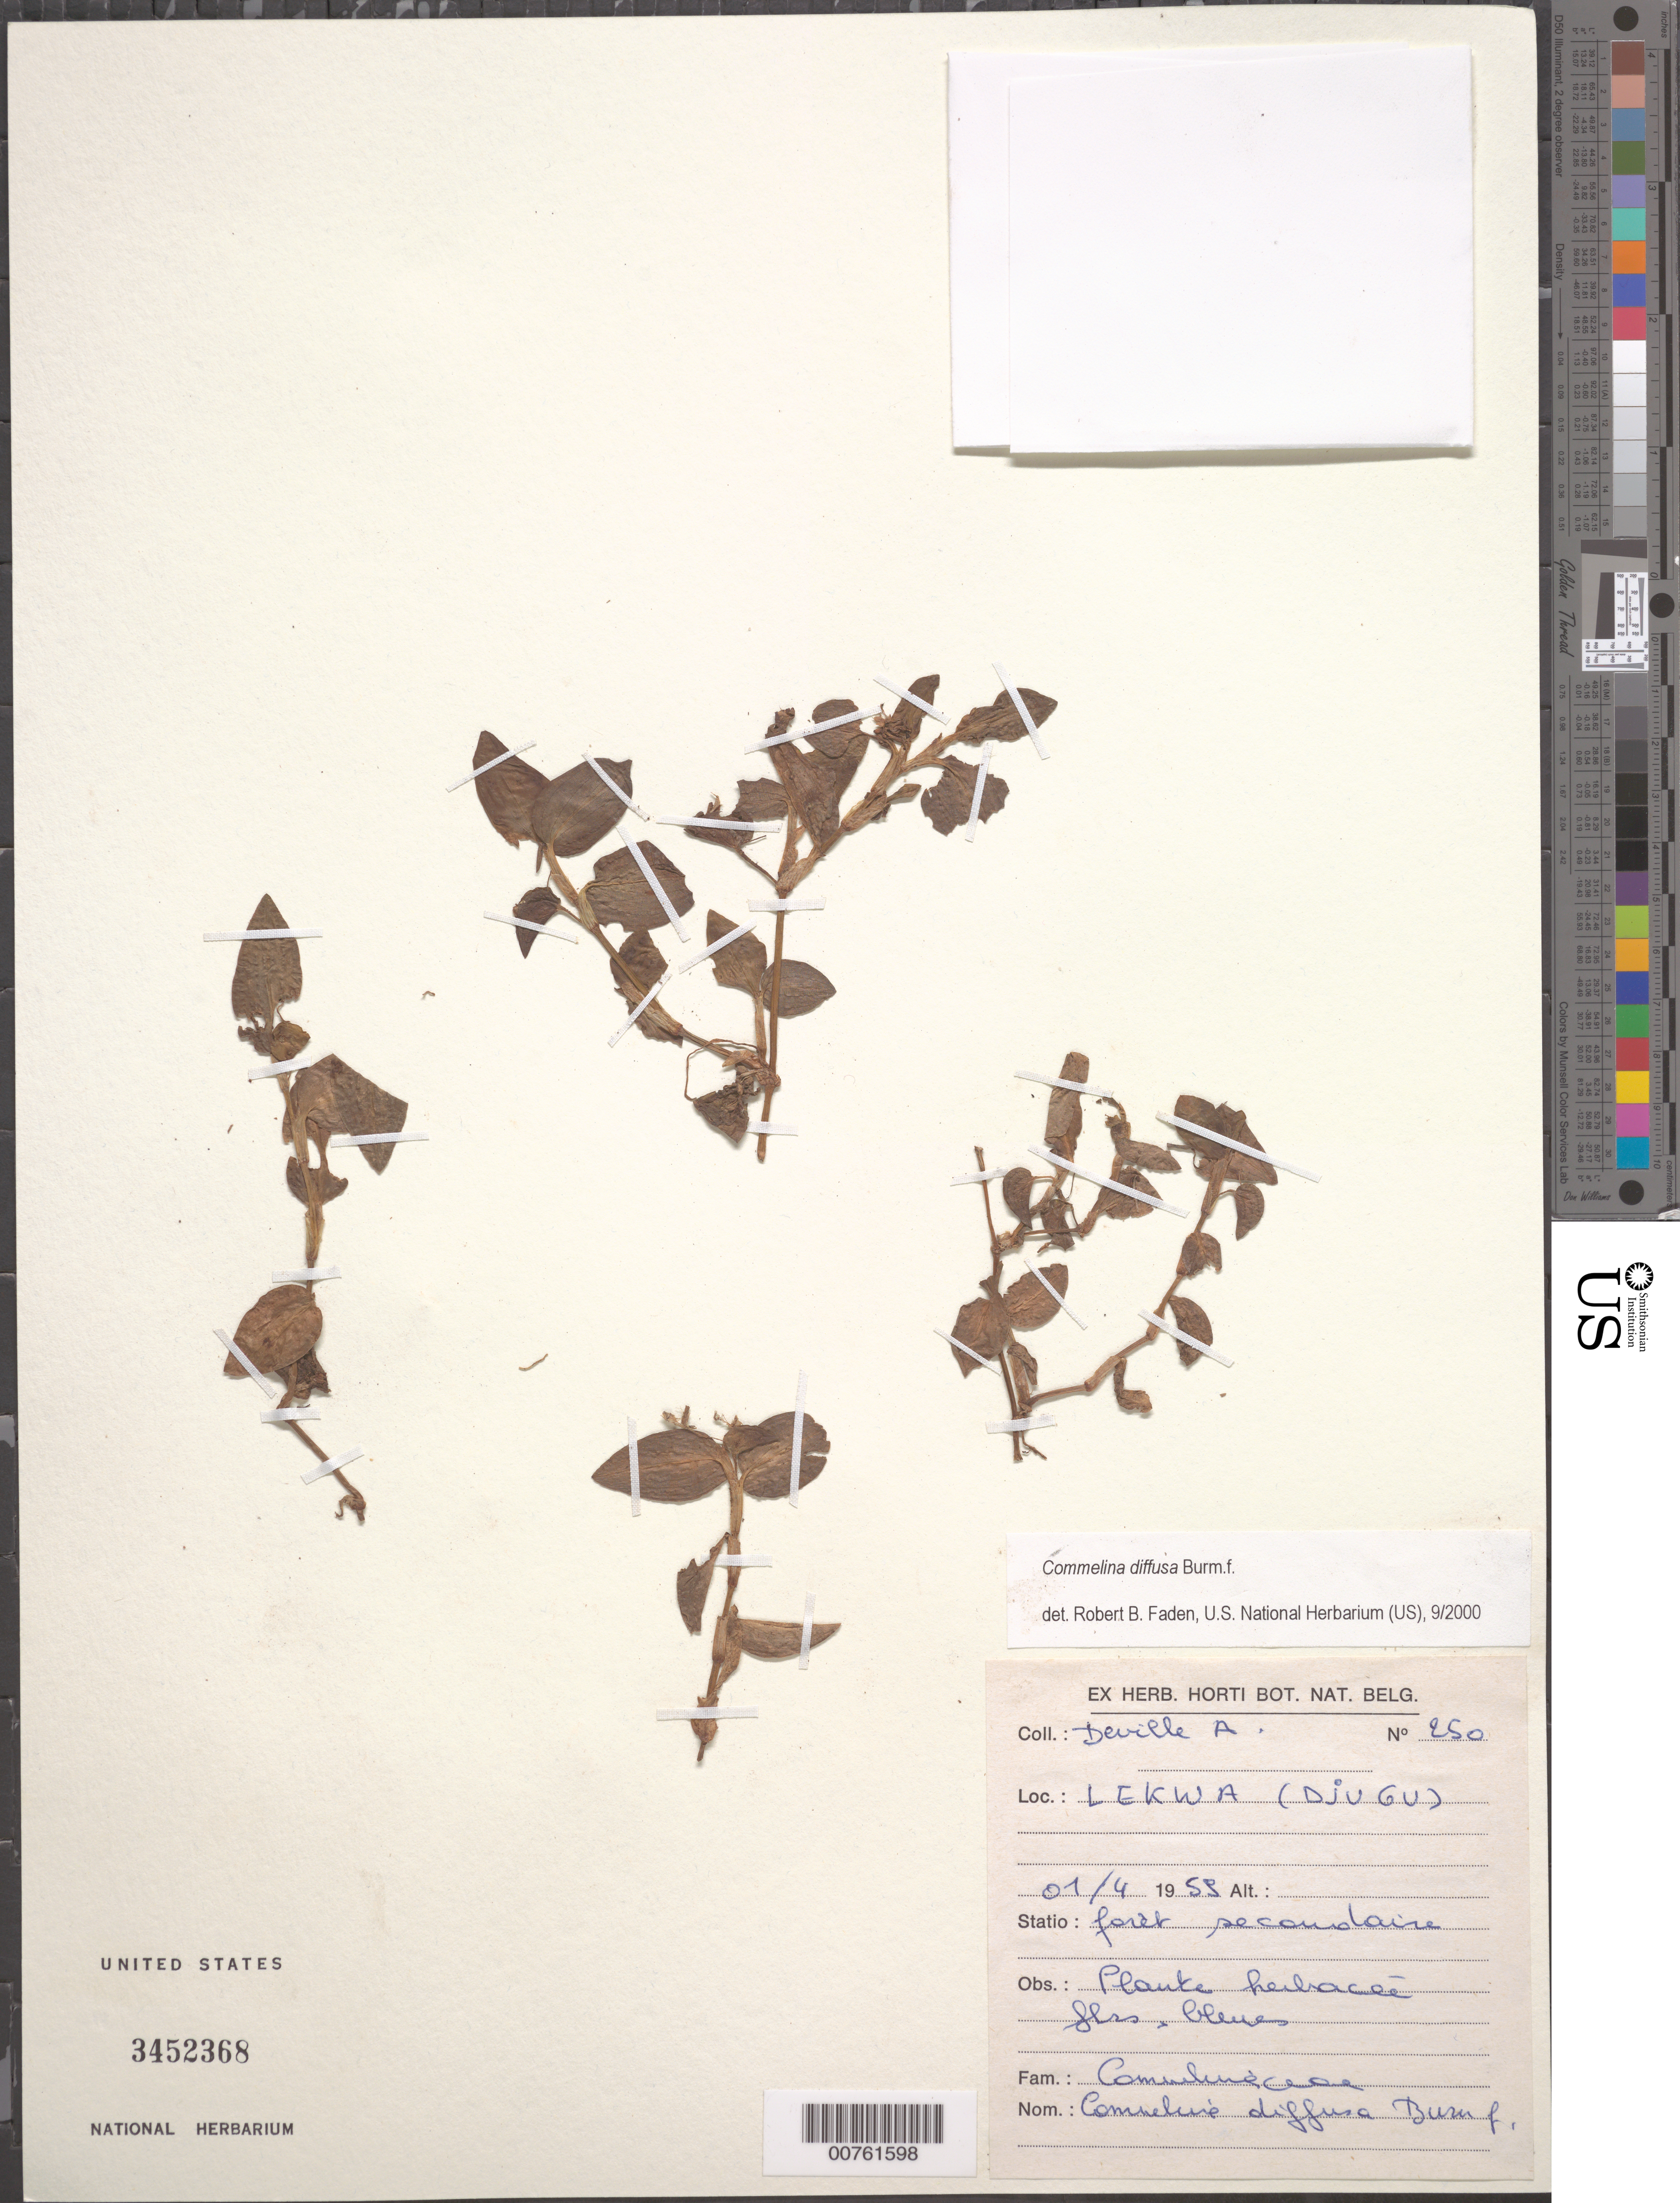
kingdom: Plantae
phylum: Tracheophyta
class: Liliopsida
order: Commelinales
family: Commelinaceae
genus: Commelina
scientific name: Commelina diffusa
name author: Burm. f.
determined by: Faden, Robert B., (US), Smithsonian Institution - National Museum of Natural History (UNITED STATES)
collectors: A. Deville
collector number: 250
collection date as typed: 07 Apr 1953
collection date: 1953-04-07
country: Congo, Democratic Republic of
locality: Lekwa (Djugu)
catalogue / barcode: US 3452368